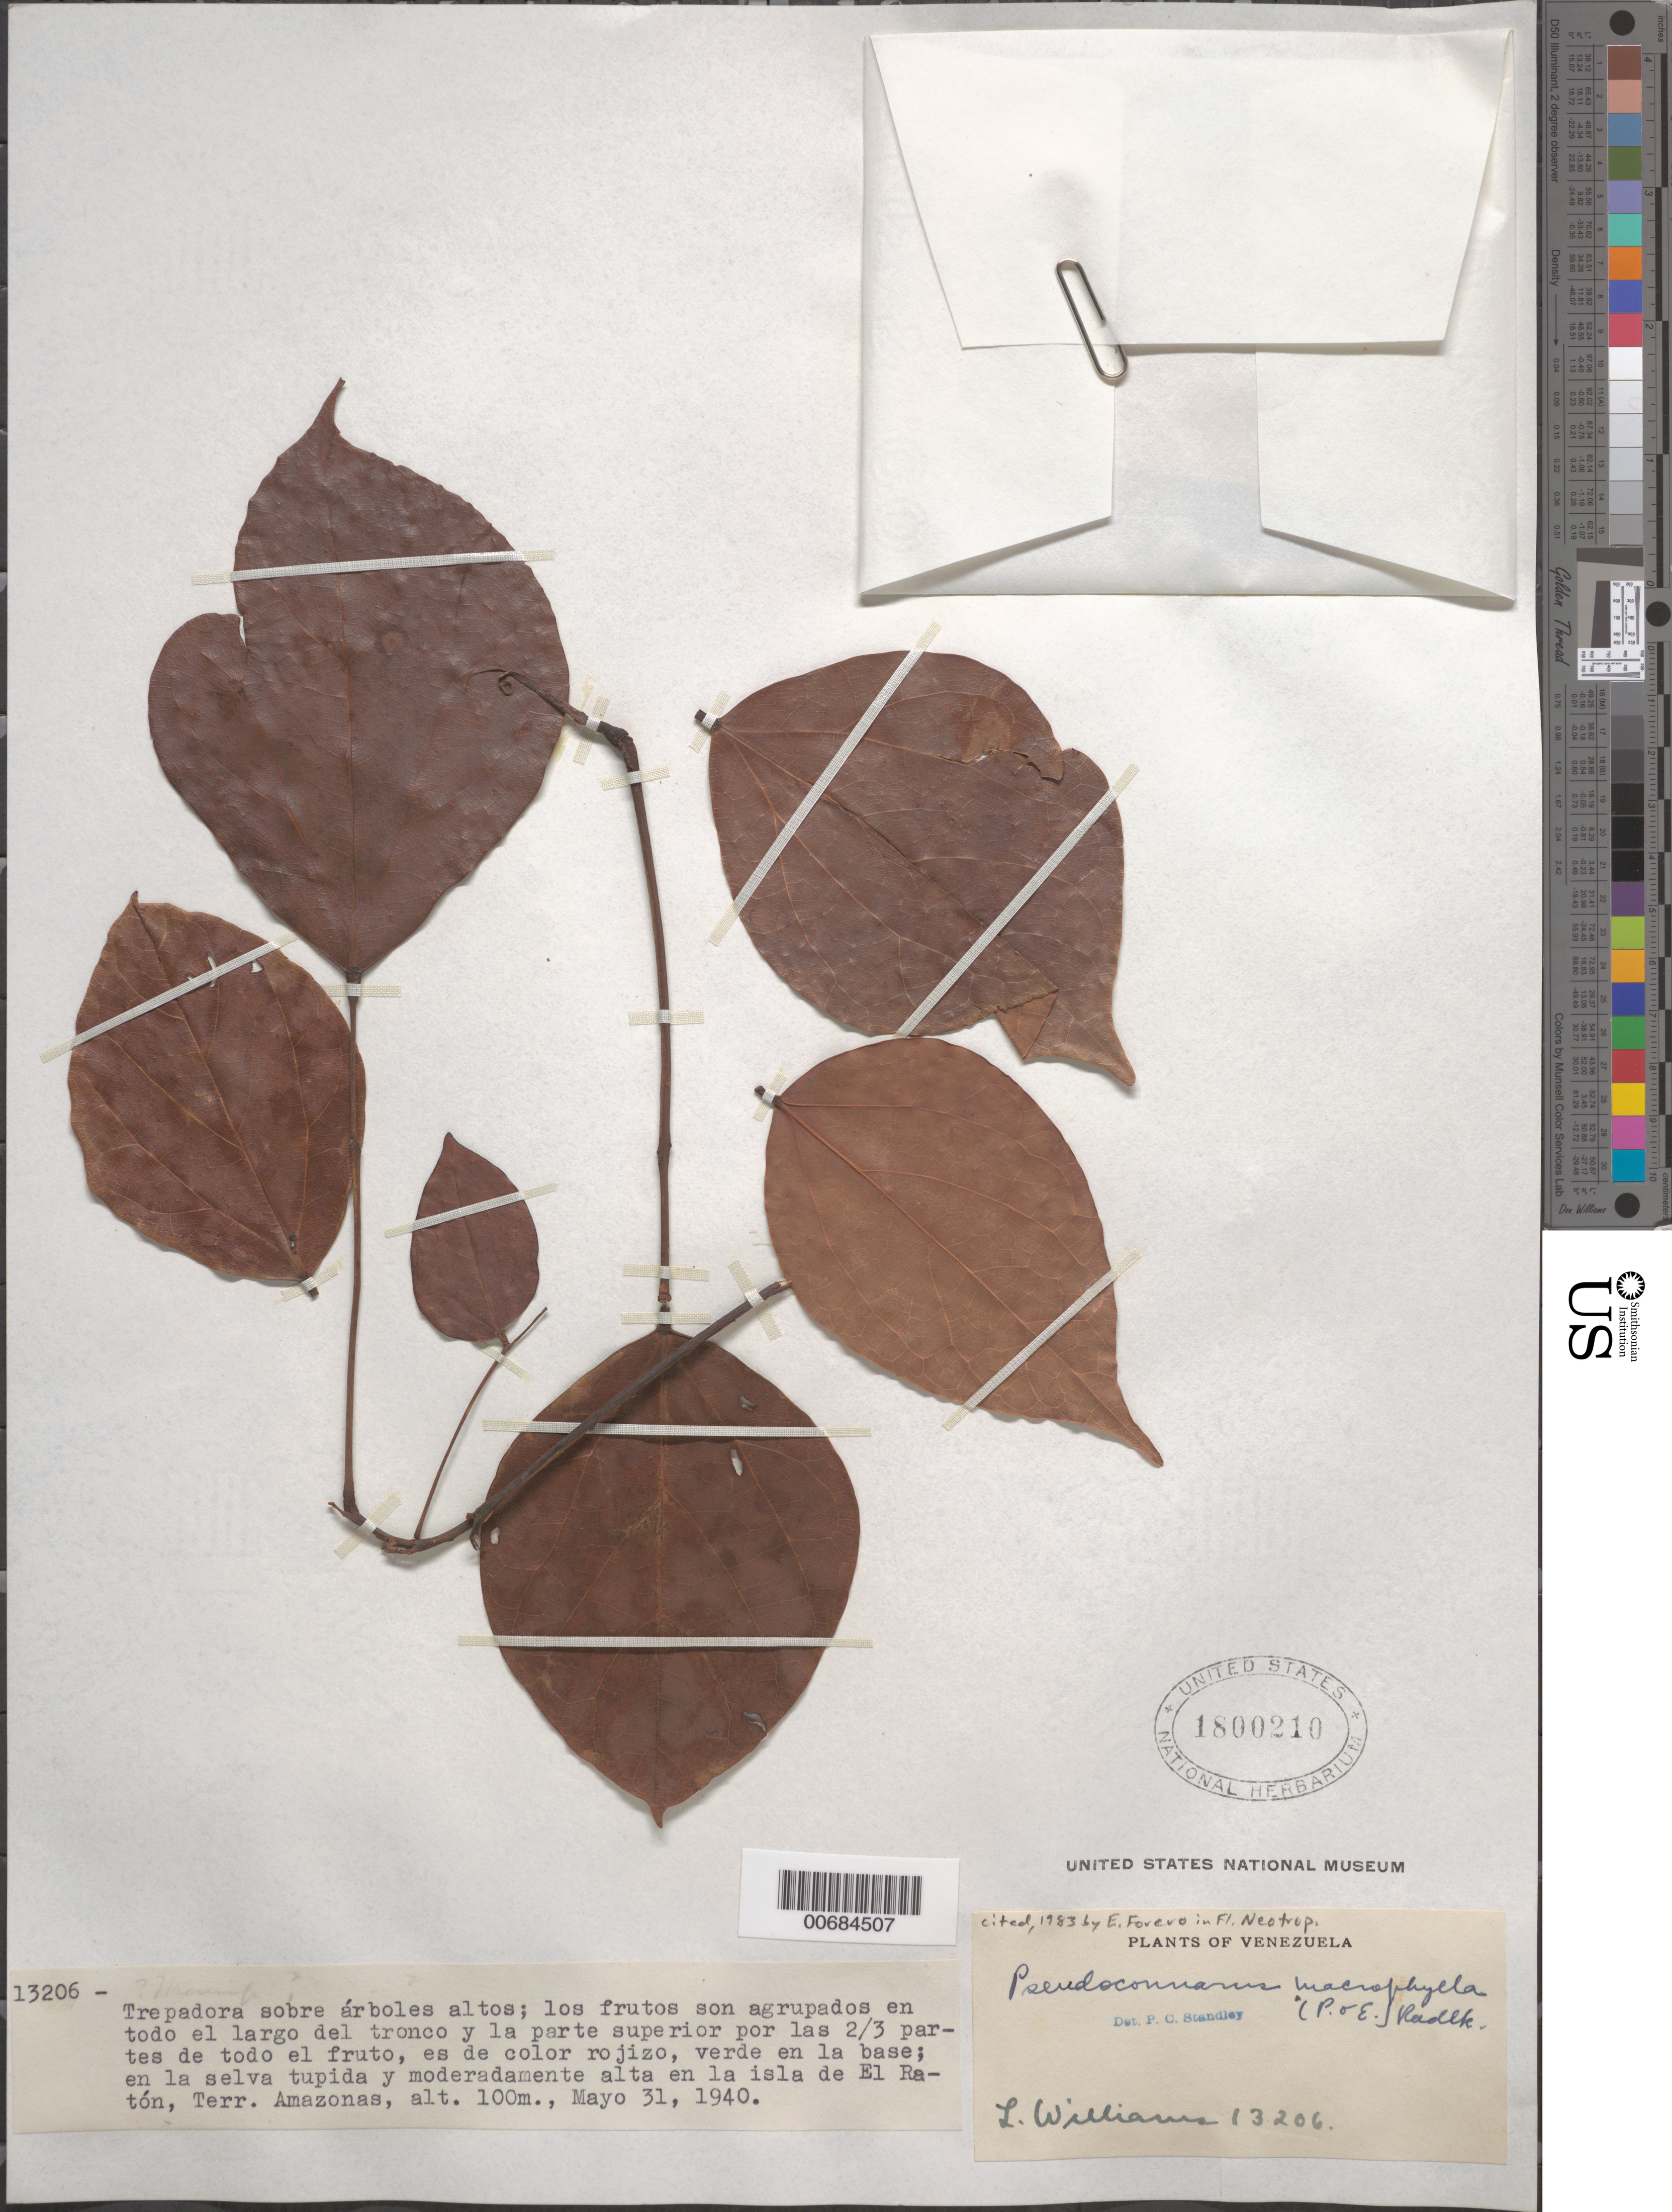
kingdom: Plantae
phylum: Tracheophyta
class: Magnoliopsida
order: Oxalidales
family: Connaraceae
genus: Pseudoconnarus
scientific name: Pseudoconnarus macrophyllus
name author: (Poepp.) Radlk.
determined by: Forero, E.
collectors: Ll. Williams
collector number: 13206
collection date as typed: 31-May-40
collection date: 1940-05-31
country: Venezuela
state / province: Amazonas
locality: Isla de El Ratón, Alto Orinoco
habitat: Trepadora sobre arboles altos; en la selva tupida y moderadamente alta en la isla de El Raton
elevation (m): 100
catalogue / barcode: US 1800210